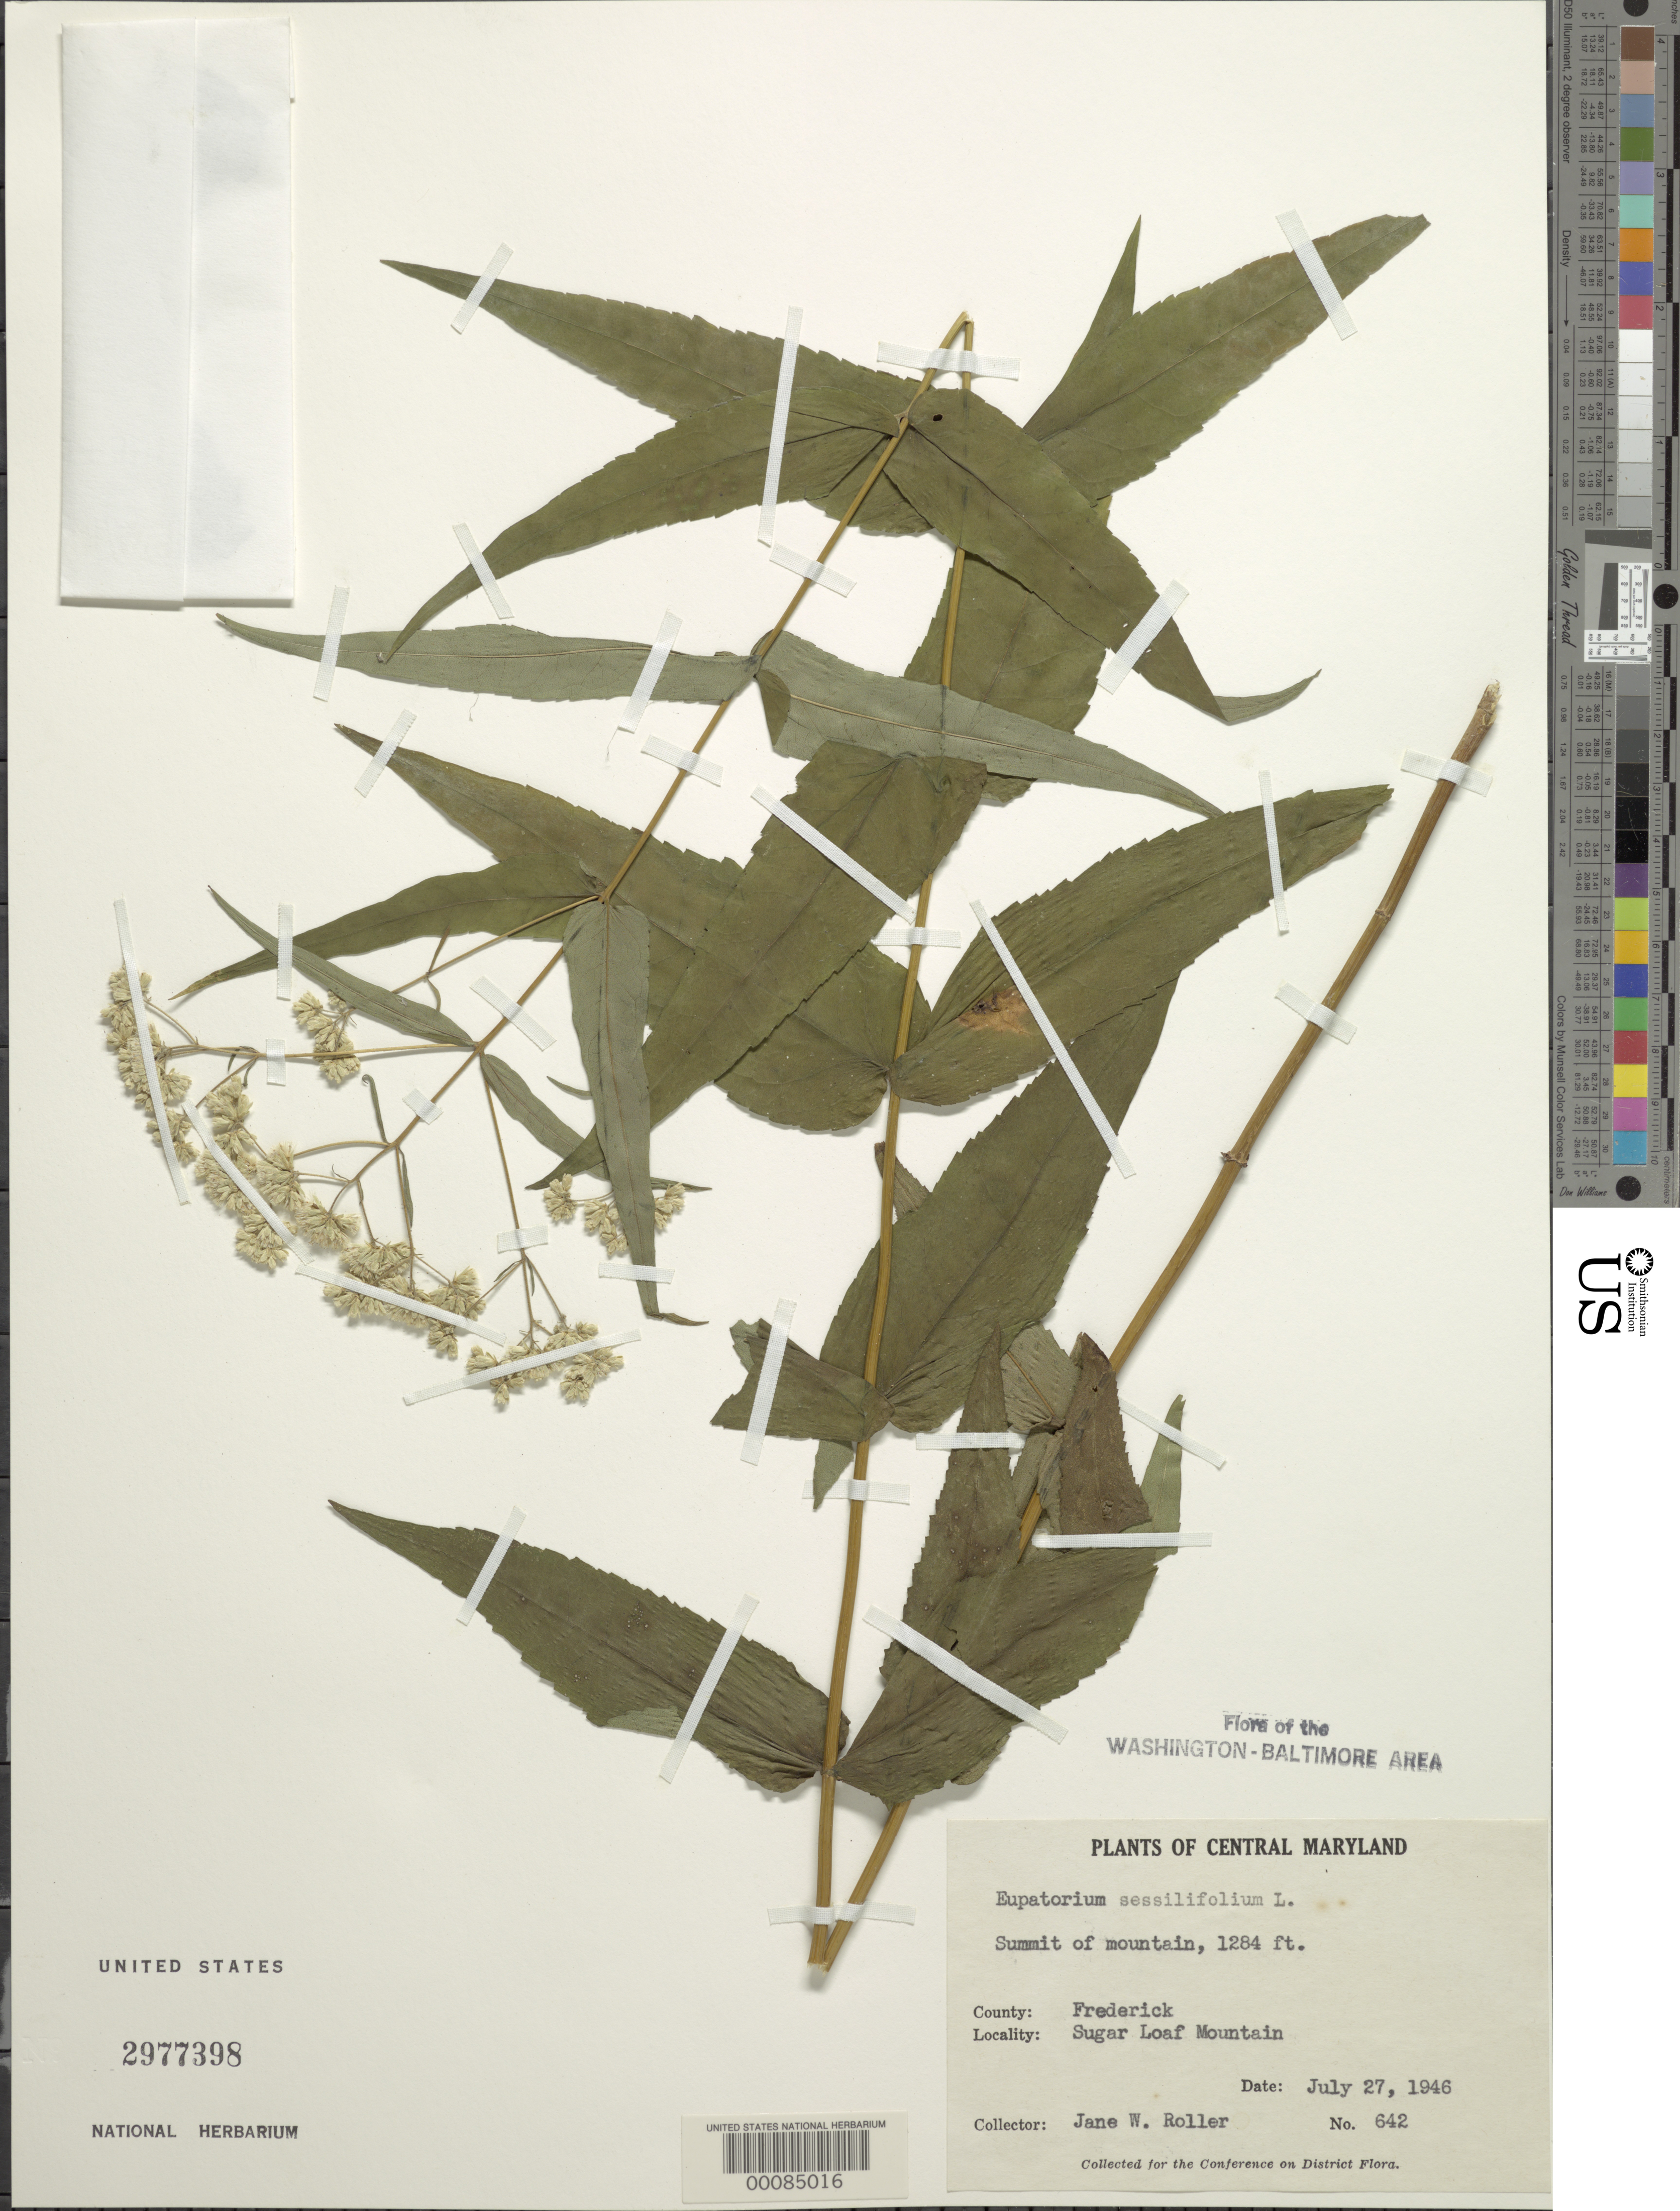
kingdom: Plantae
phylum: Tracheophyta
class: Magnoliopsida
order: Asterales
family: Asteraceae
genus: Eupatorium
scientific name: Eupatorium sessilifolium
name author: L.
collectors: J. W. Roller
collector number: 642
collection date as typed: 27 Jul 1946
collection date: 1946-07-27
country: United States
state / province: Maryland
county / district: Frederick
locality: Sugar Loaf Mountain summit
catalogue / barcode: US 2977398